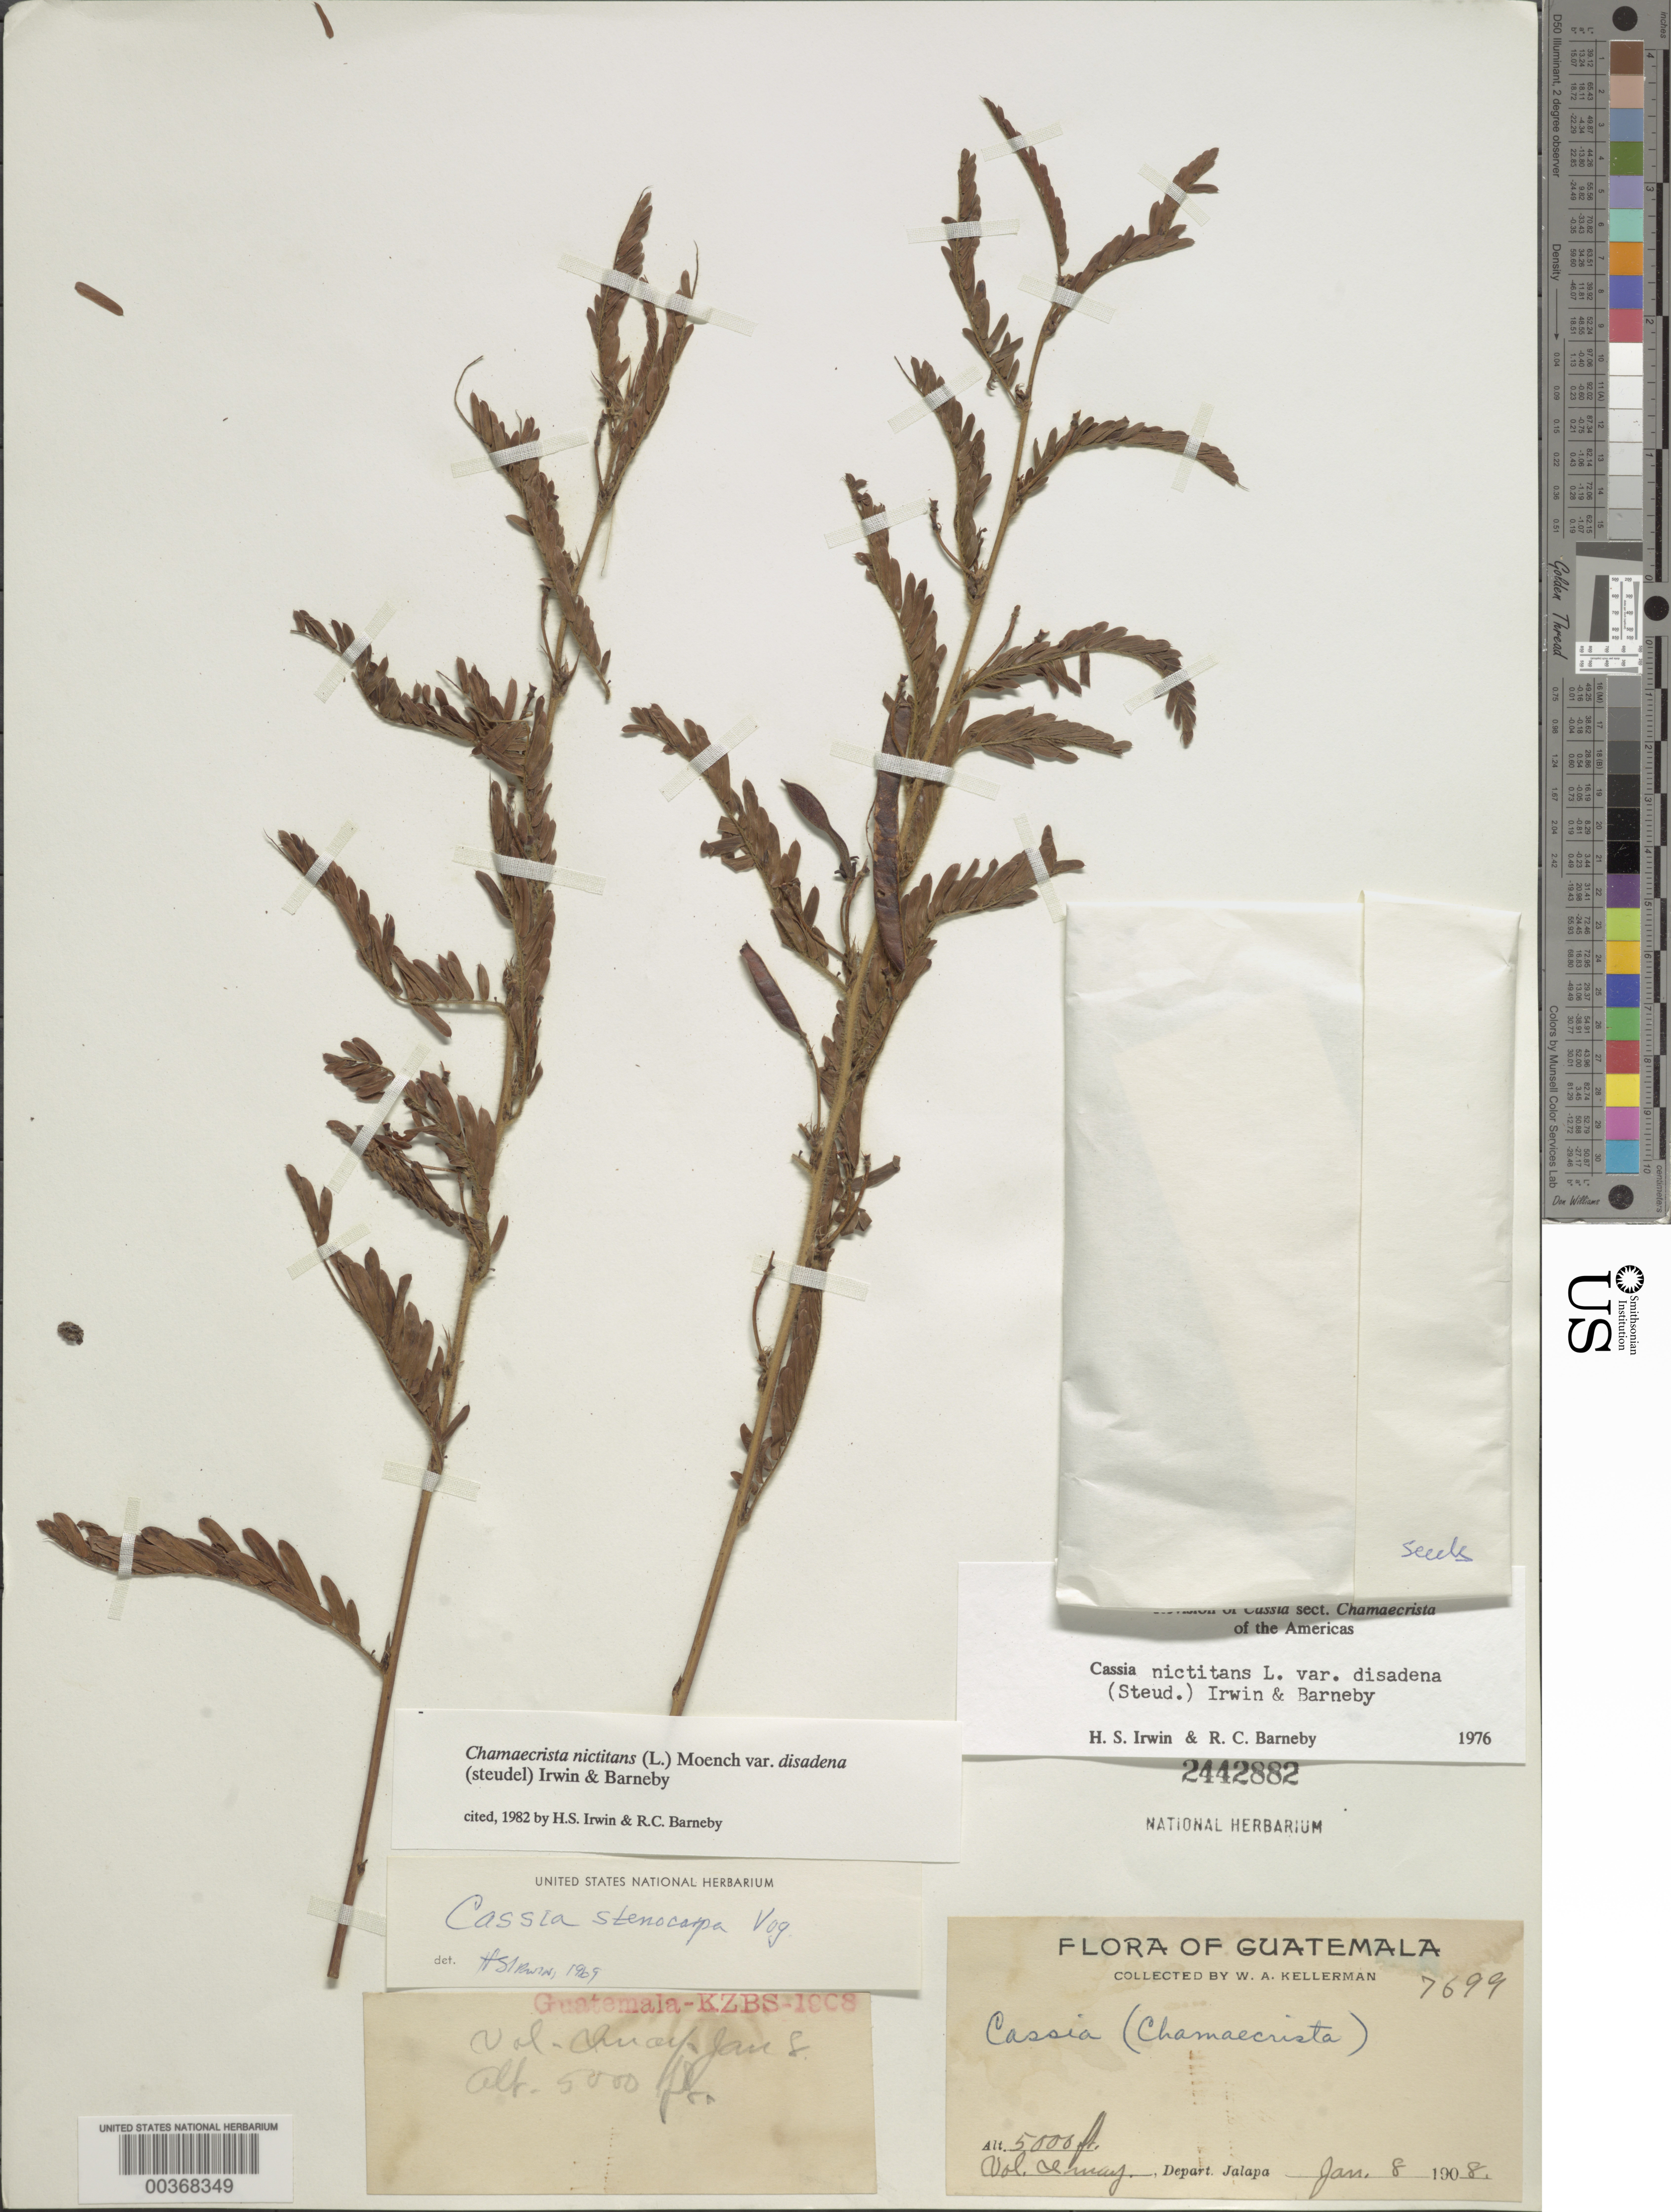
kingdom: Plantae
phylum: Tracheophyta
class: Magnoliopsida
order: Fabales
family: Fabaceae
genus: Chamaecrista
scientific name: Chamaecrista nictitans var. disadena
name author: (Steud.) H.S. Irwin & Barneby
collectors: W. A. Kellerman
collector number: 7699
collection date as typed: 08 Jan 1908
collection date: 1908-01-08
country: Guatemala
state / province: Jalapa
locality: Vol. Imay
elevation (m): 1524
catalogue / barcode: US 2442882